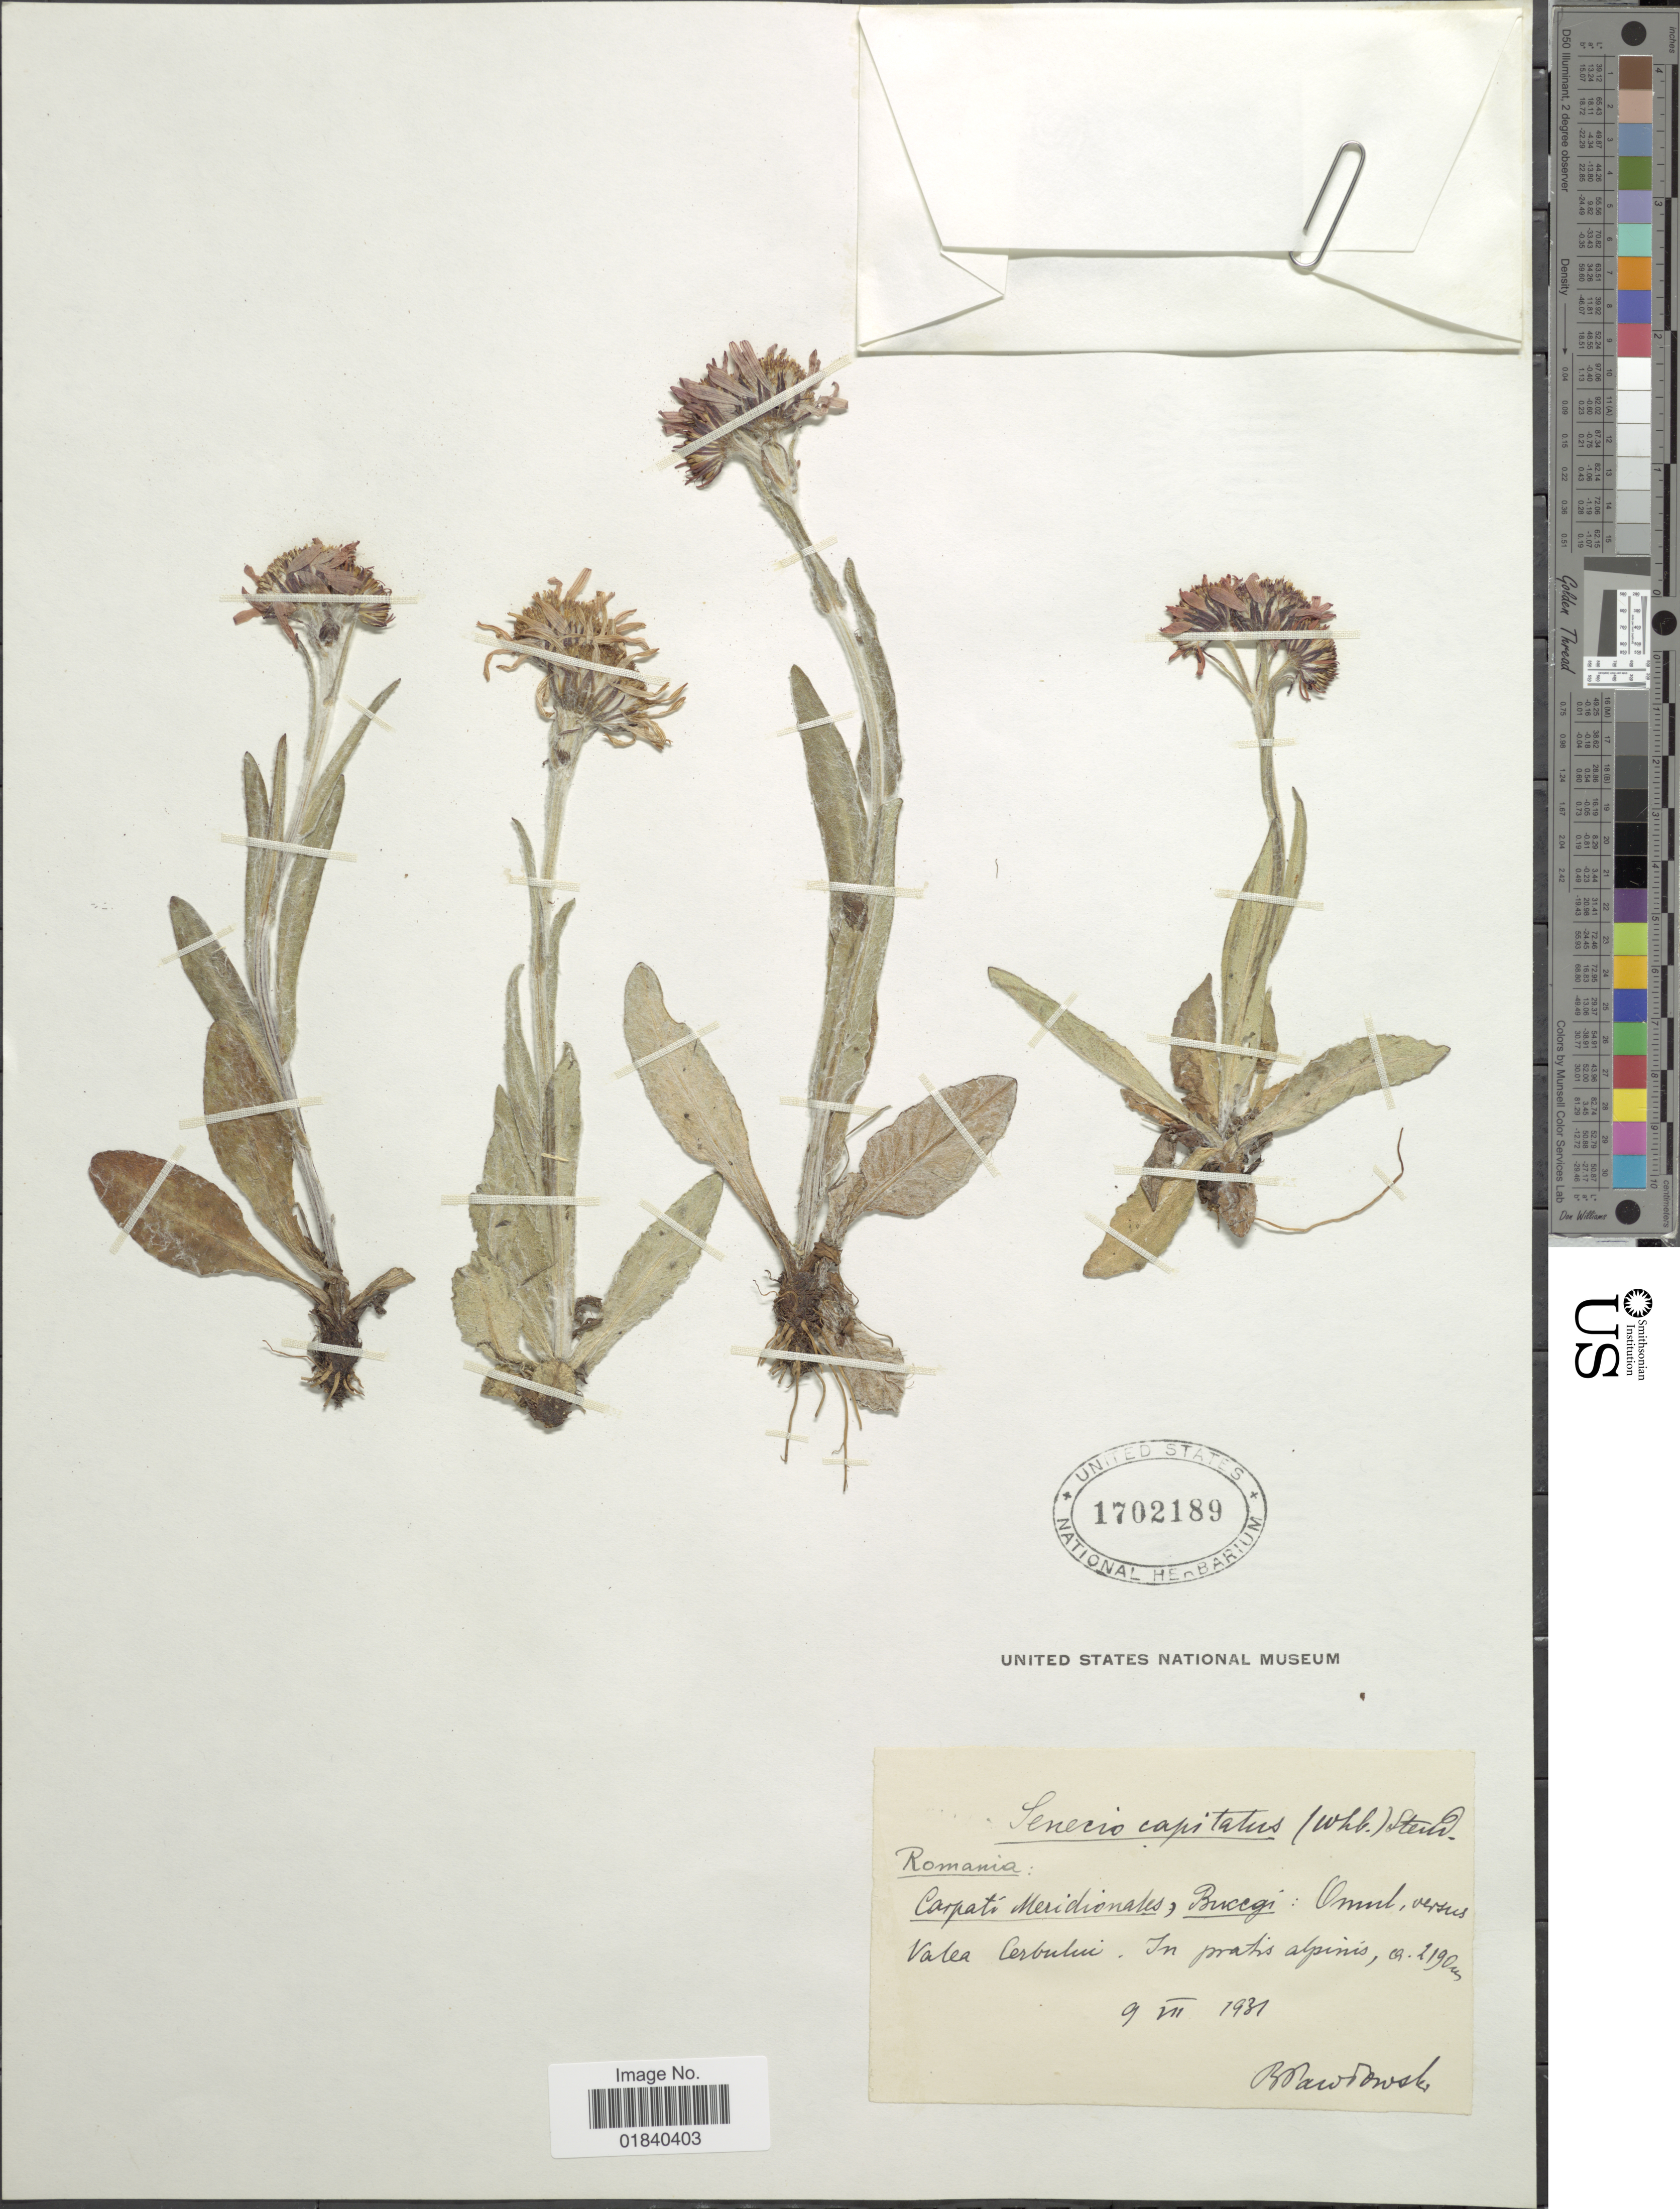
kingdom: Plantae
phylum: Tracheophyta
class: Magnoliopsida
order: Asterales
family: Asteraceae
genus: Tephroseris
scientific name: Tephroseris integrifolia subsp. capitata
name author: (Wahlenb.) B. Nord.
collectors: B. Pawtowski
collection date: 1931-07-09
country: Romania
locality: Romania. Carpato Meridionales , Bucegi: Ommul, versus Valea Cerbului, In pratis alpinis. [interpreted]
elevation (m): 2190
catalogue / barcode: US 1702189